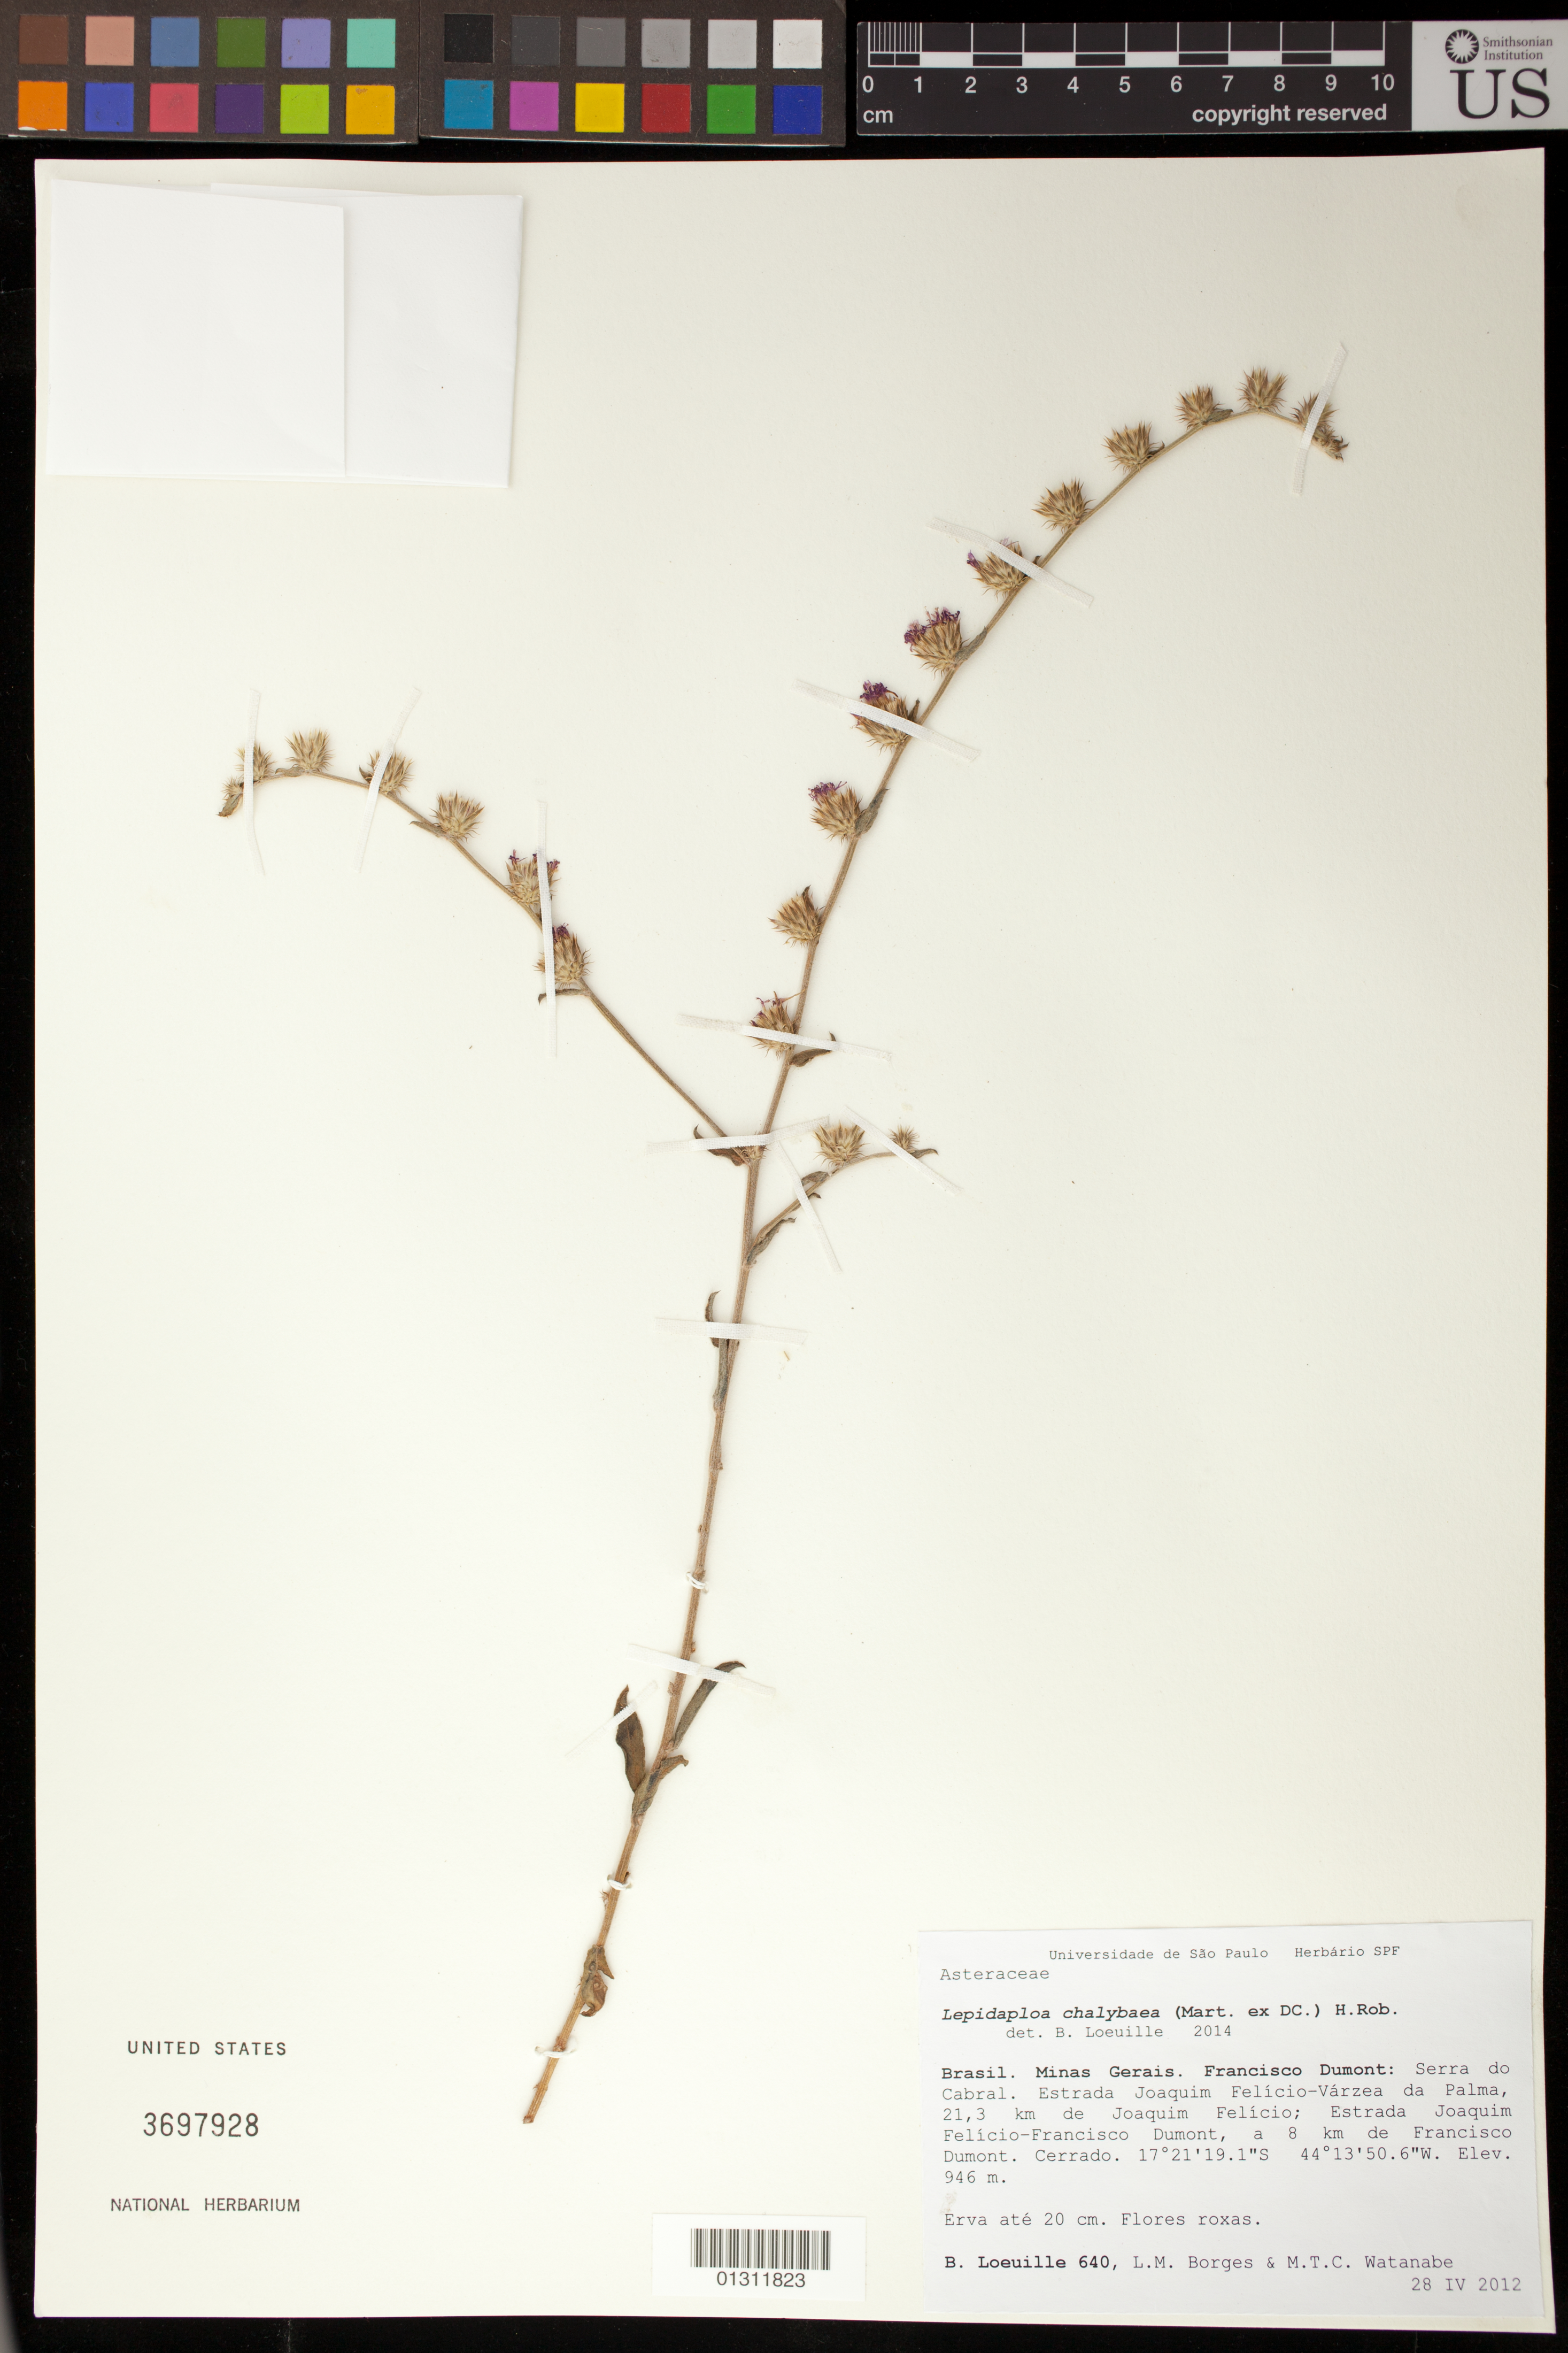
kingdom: Plantae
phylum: Tracheophyta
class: Magnoliopsida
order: Asterales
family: Asteraceae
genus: Lepidaploa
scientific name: Lepidaploa chalybaea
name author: (Mart. ex DC.) H. Rob.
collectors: B. Loeuille, L. M. Borges & M. T. C. Watanabe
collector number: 640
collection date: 2012-04-28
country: Brazil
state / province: Minas Gerais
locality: Francisco Dumont: Serra do Cabral. Estrada Joaquim Felicio - Varzea da Palma, 21.3 km deJoaquim Felicio; Estrada Joaquim Felicio - Francisco Dumont, 8 km de Francisco Dumont.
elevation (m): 946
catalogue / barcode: US 3697928